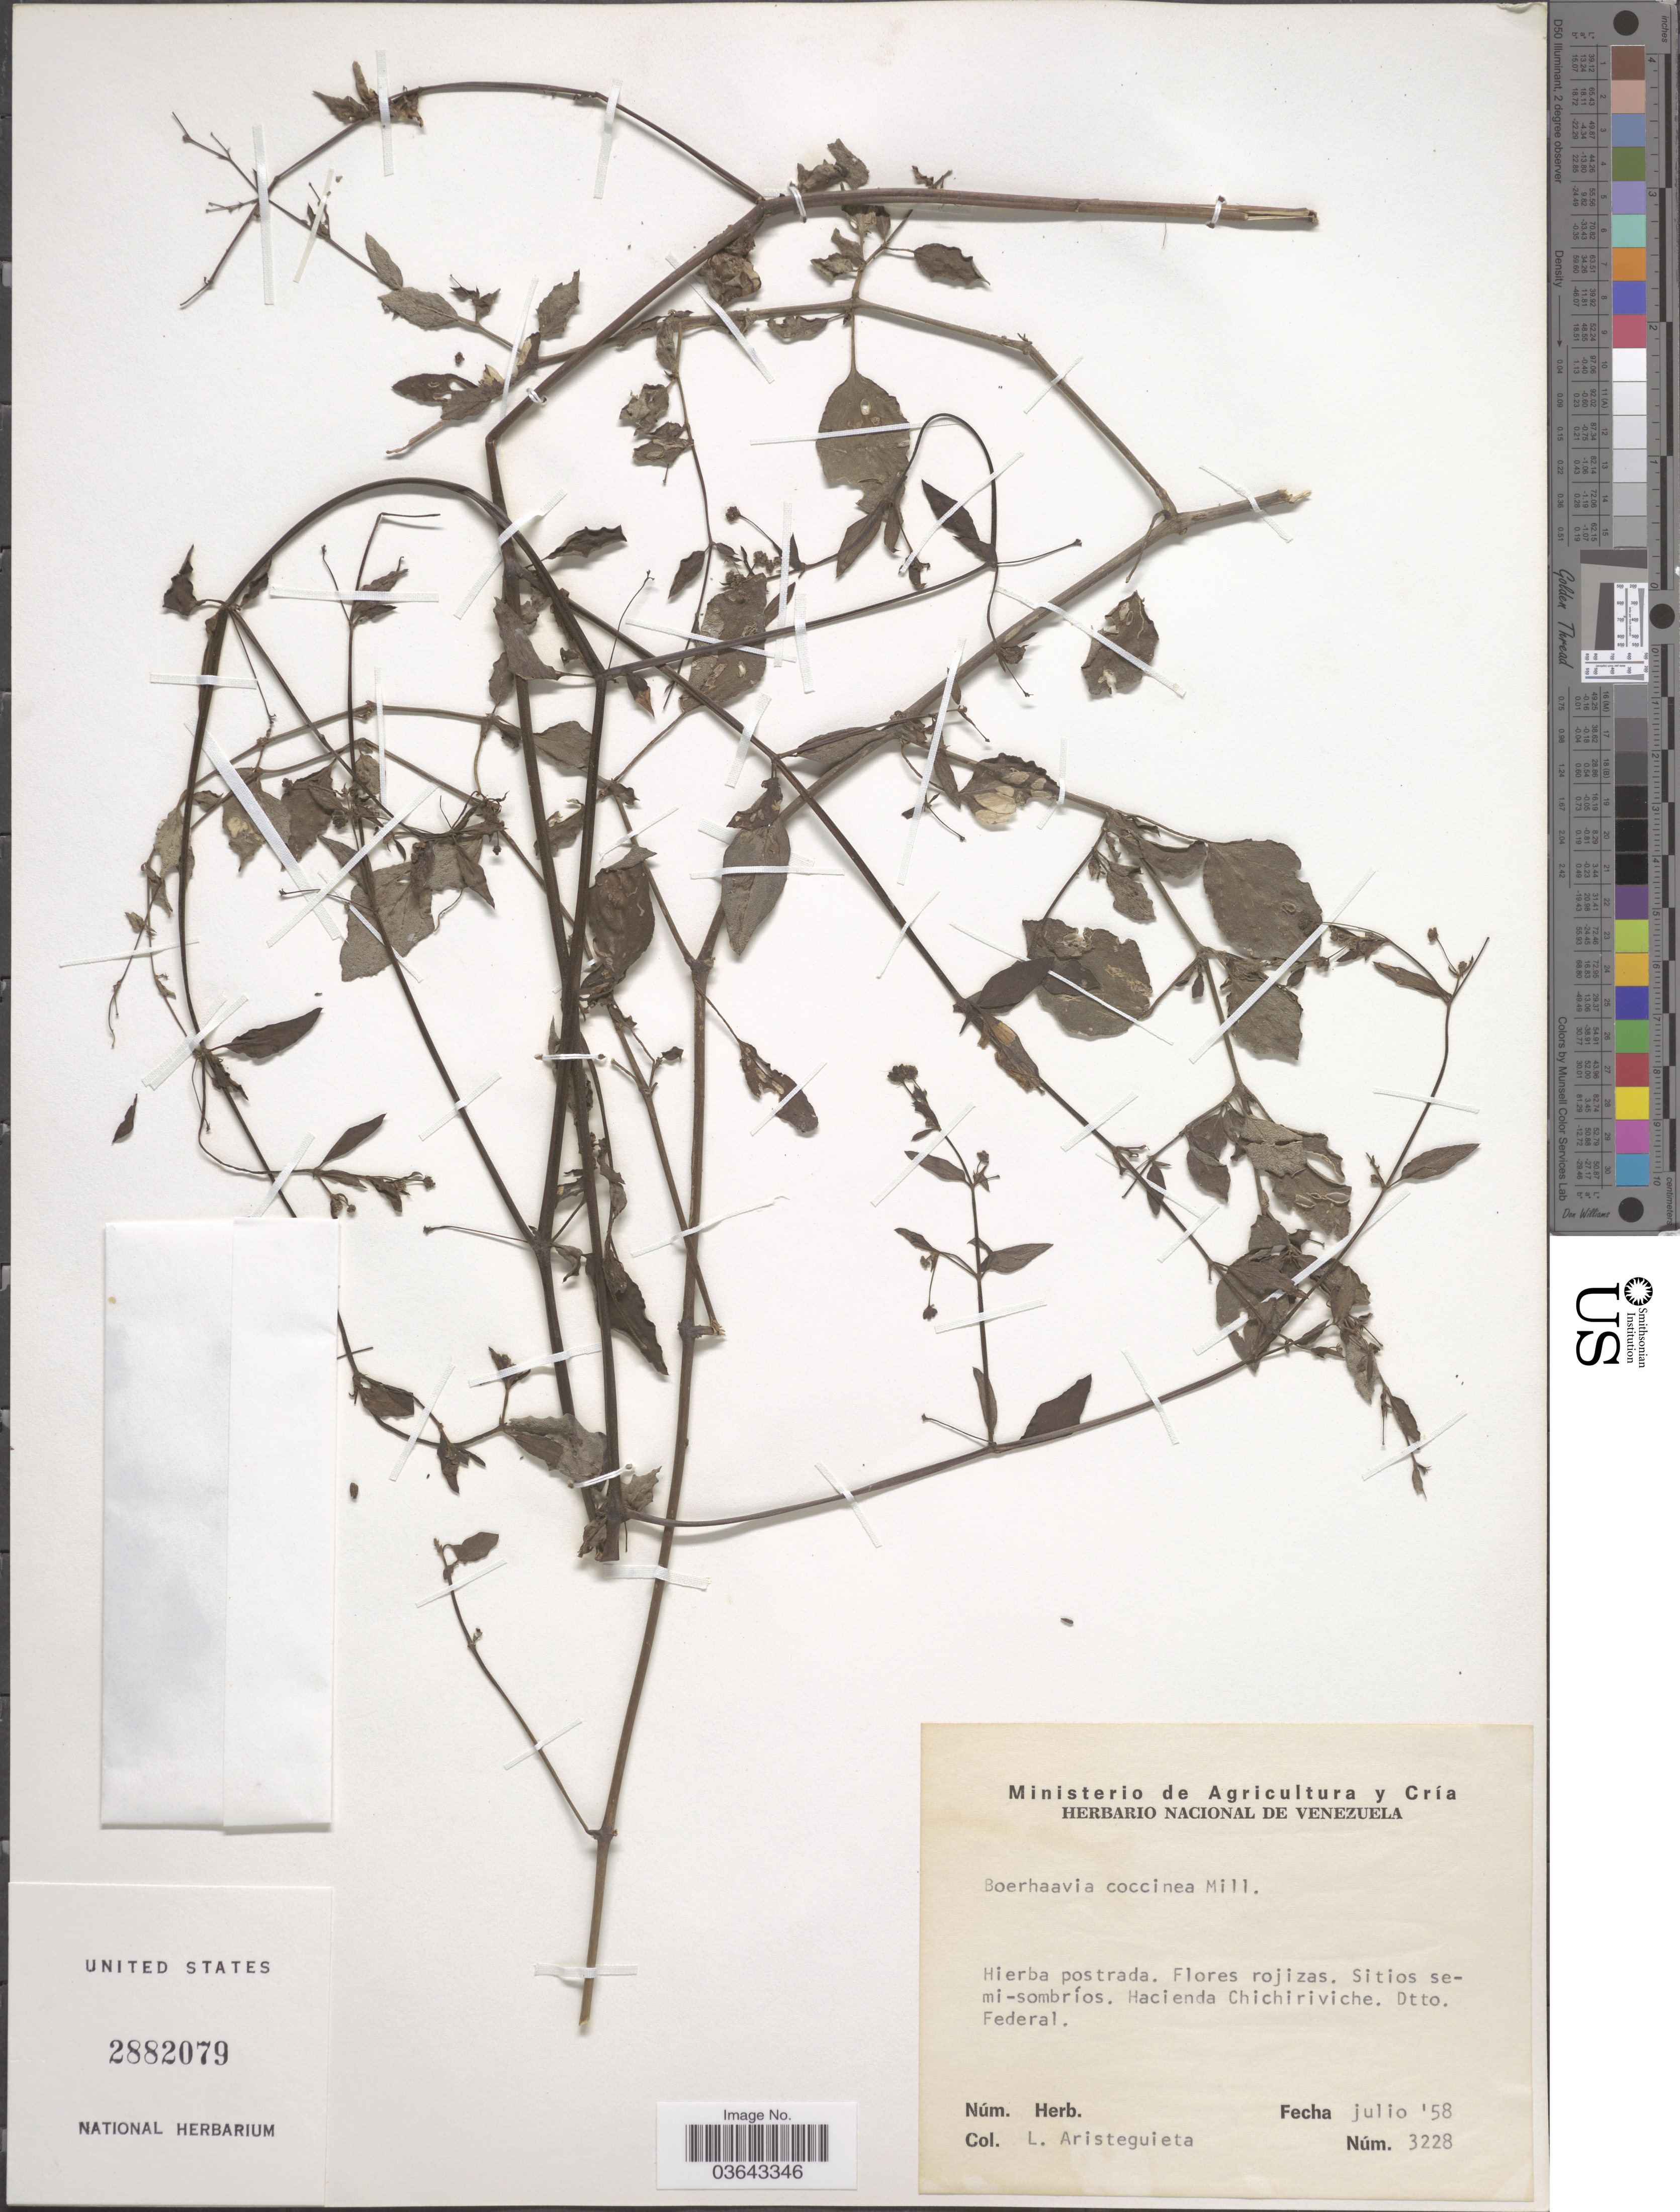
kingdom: Plantae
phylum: Tracheophyta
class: Magnoliopsida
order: Caryophyllales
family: Nyctaginaceae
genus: Boerhavia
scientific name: Boerhavia diffusa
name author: L.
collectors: L. Aristeguieta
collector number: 3228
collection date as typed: Transcribed d/m/y: /7/58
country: Venezuela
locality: Hacienda Chichiriviche. Dtto. Federal.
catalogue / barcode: US 2882079